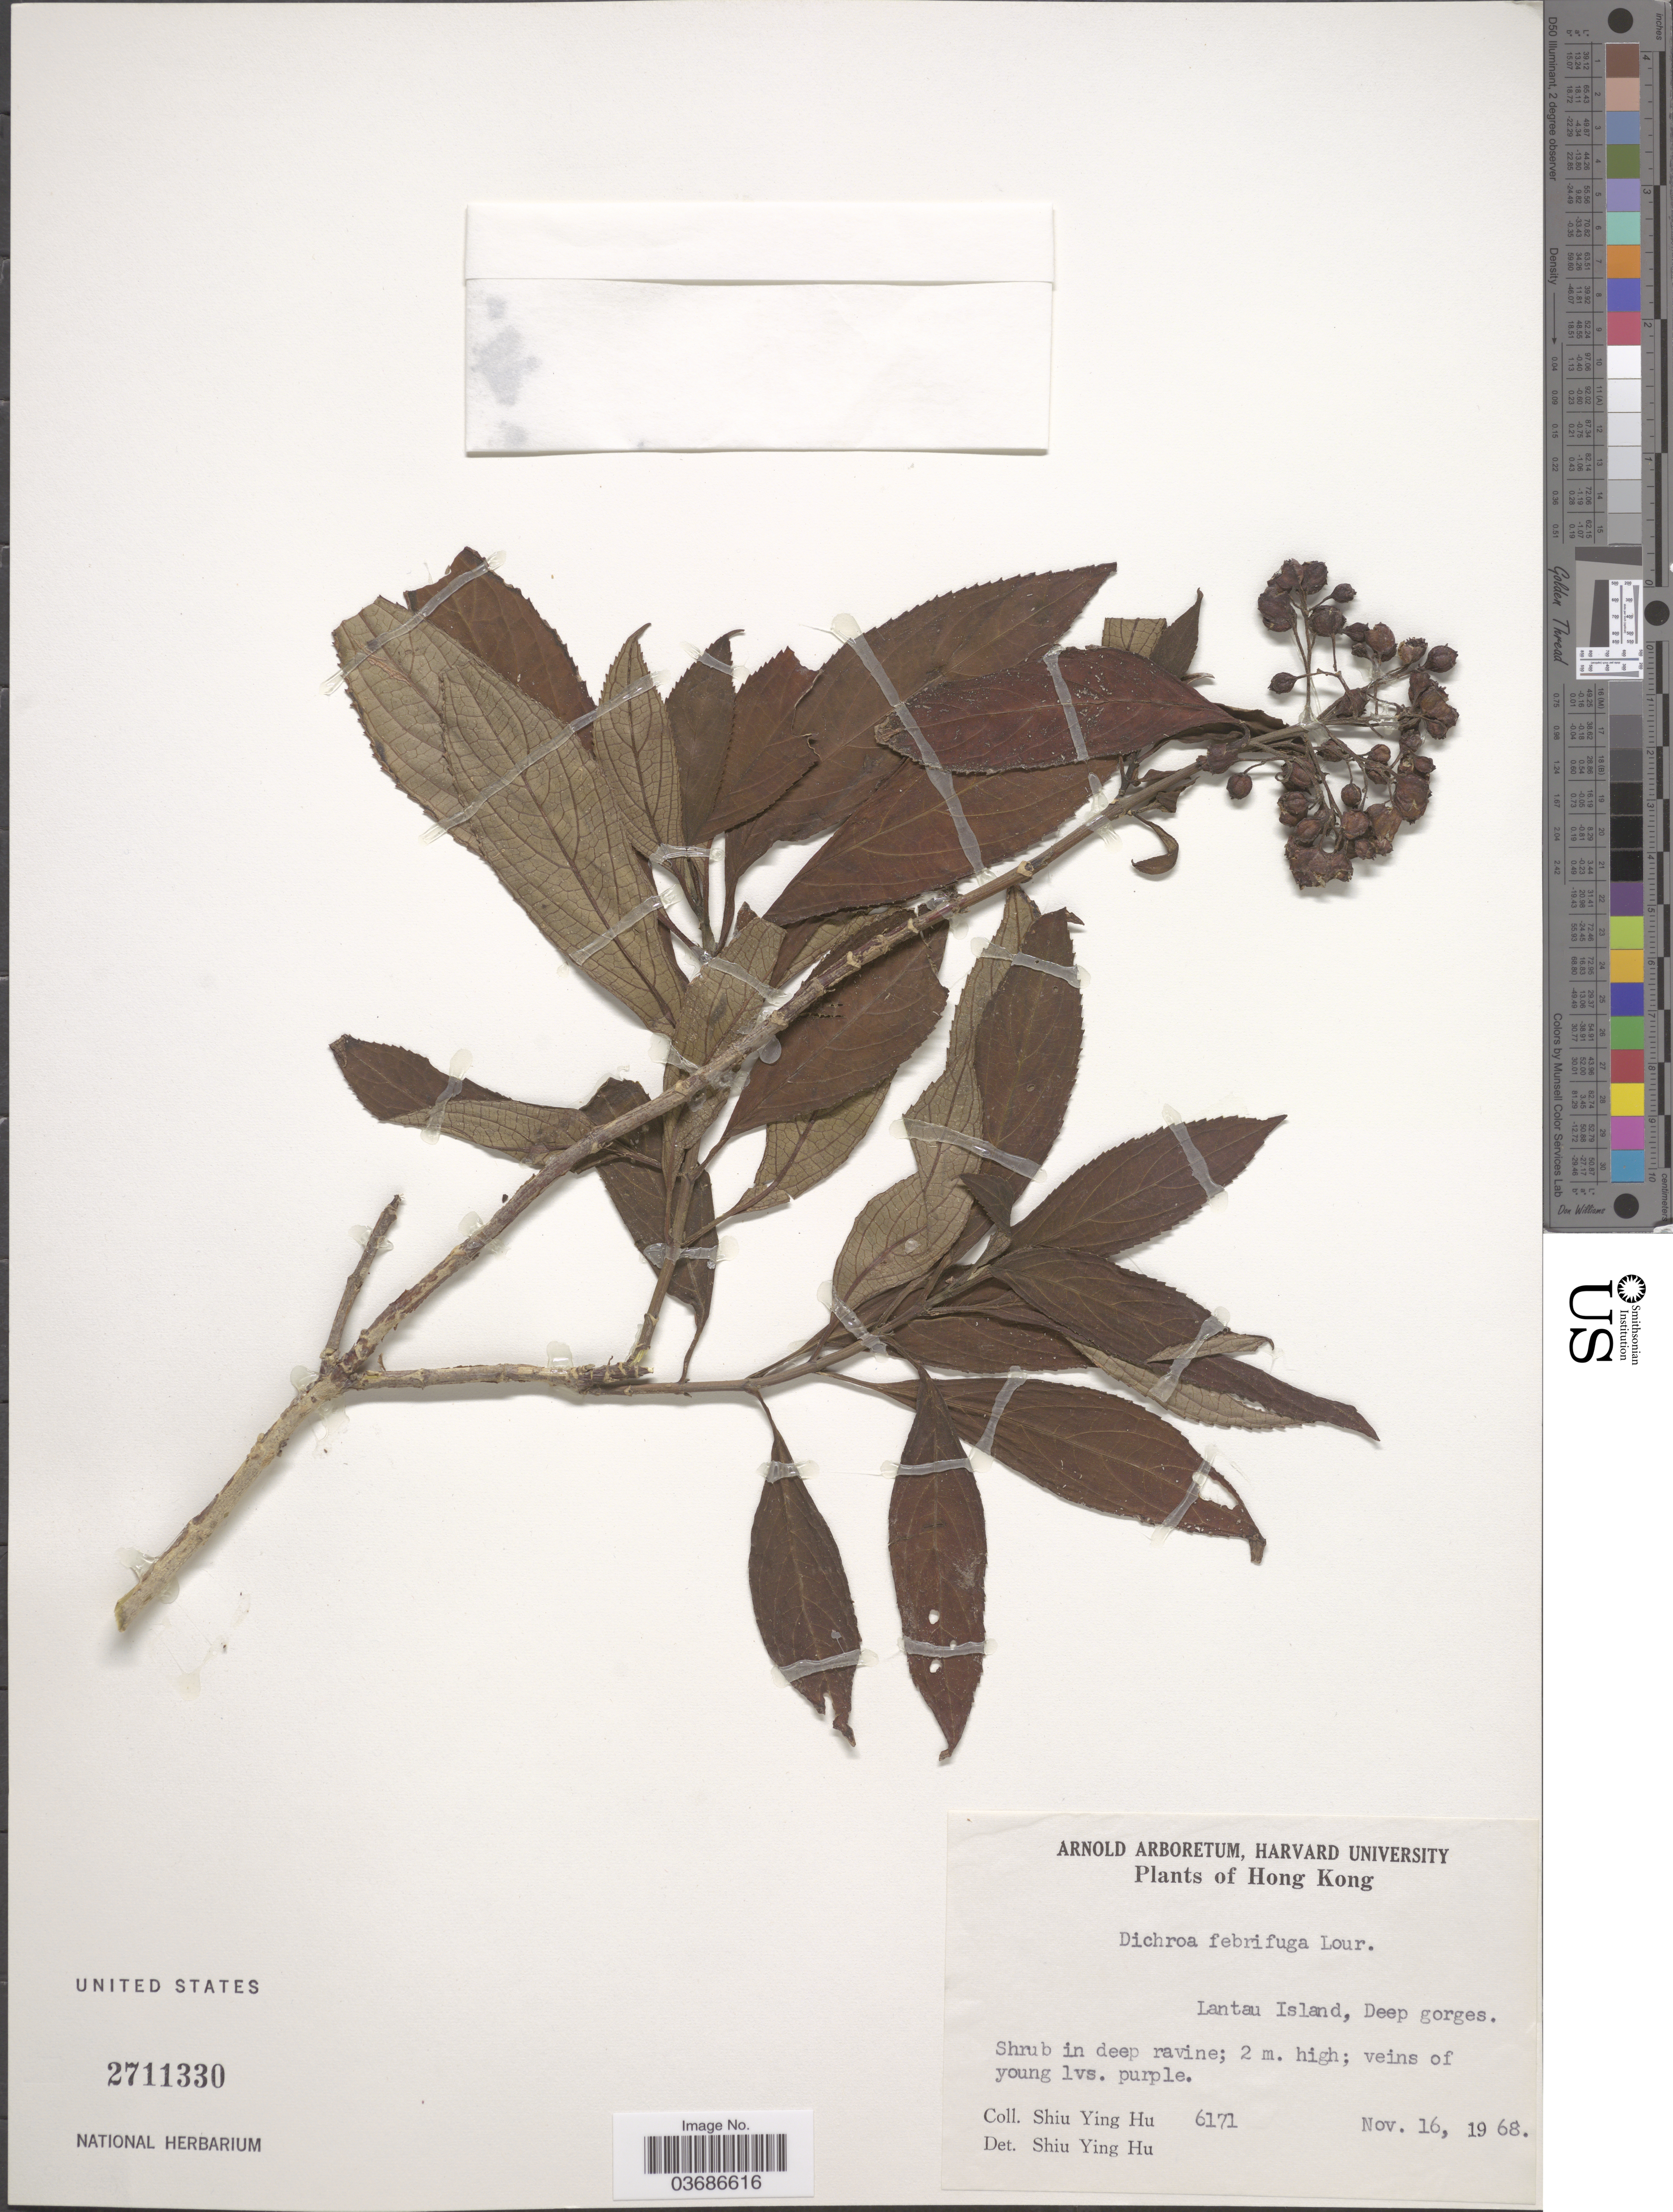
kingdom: Plantae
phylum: Tracheophyta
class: Magnoliopsida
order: Cornales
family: Hydrangeaceae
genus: Hydrangea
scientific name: Hydrangea febrifuga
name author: (Lour.) Y. De Smet & C. Granados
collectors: S. Y. Hu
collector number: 6171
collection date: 1968-11-16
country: China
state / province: Hong Kong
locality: Lantau Island, Deep gorges.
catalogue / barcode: US 2711330